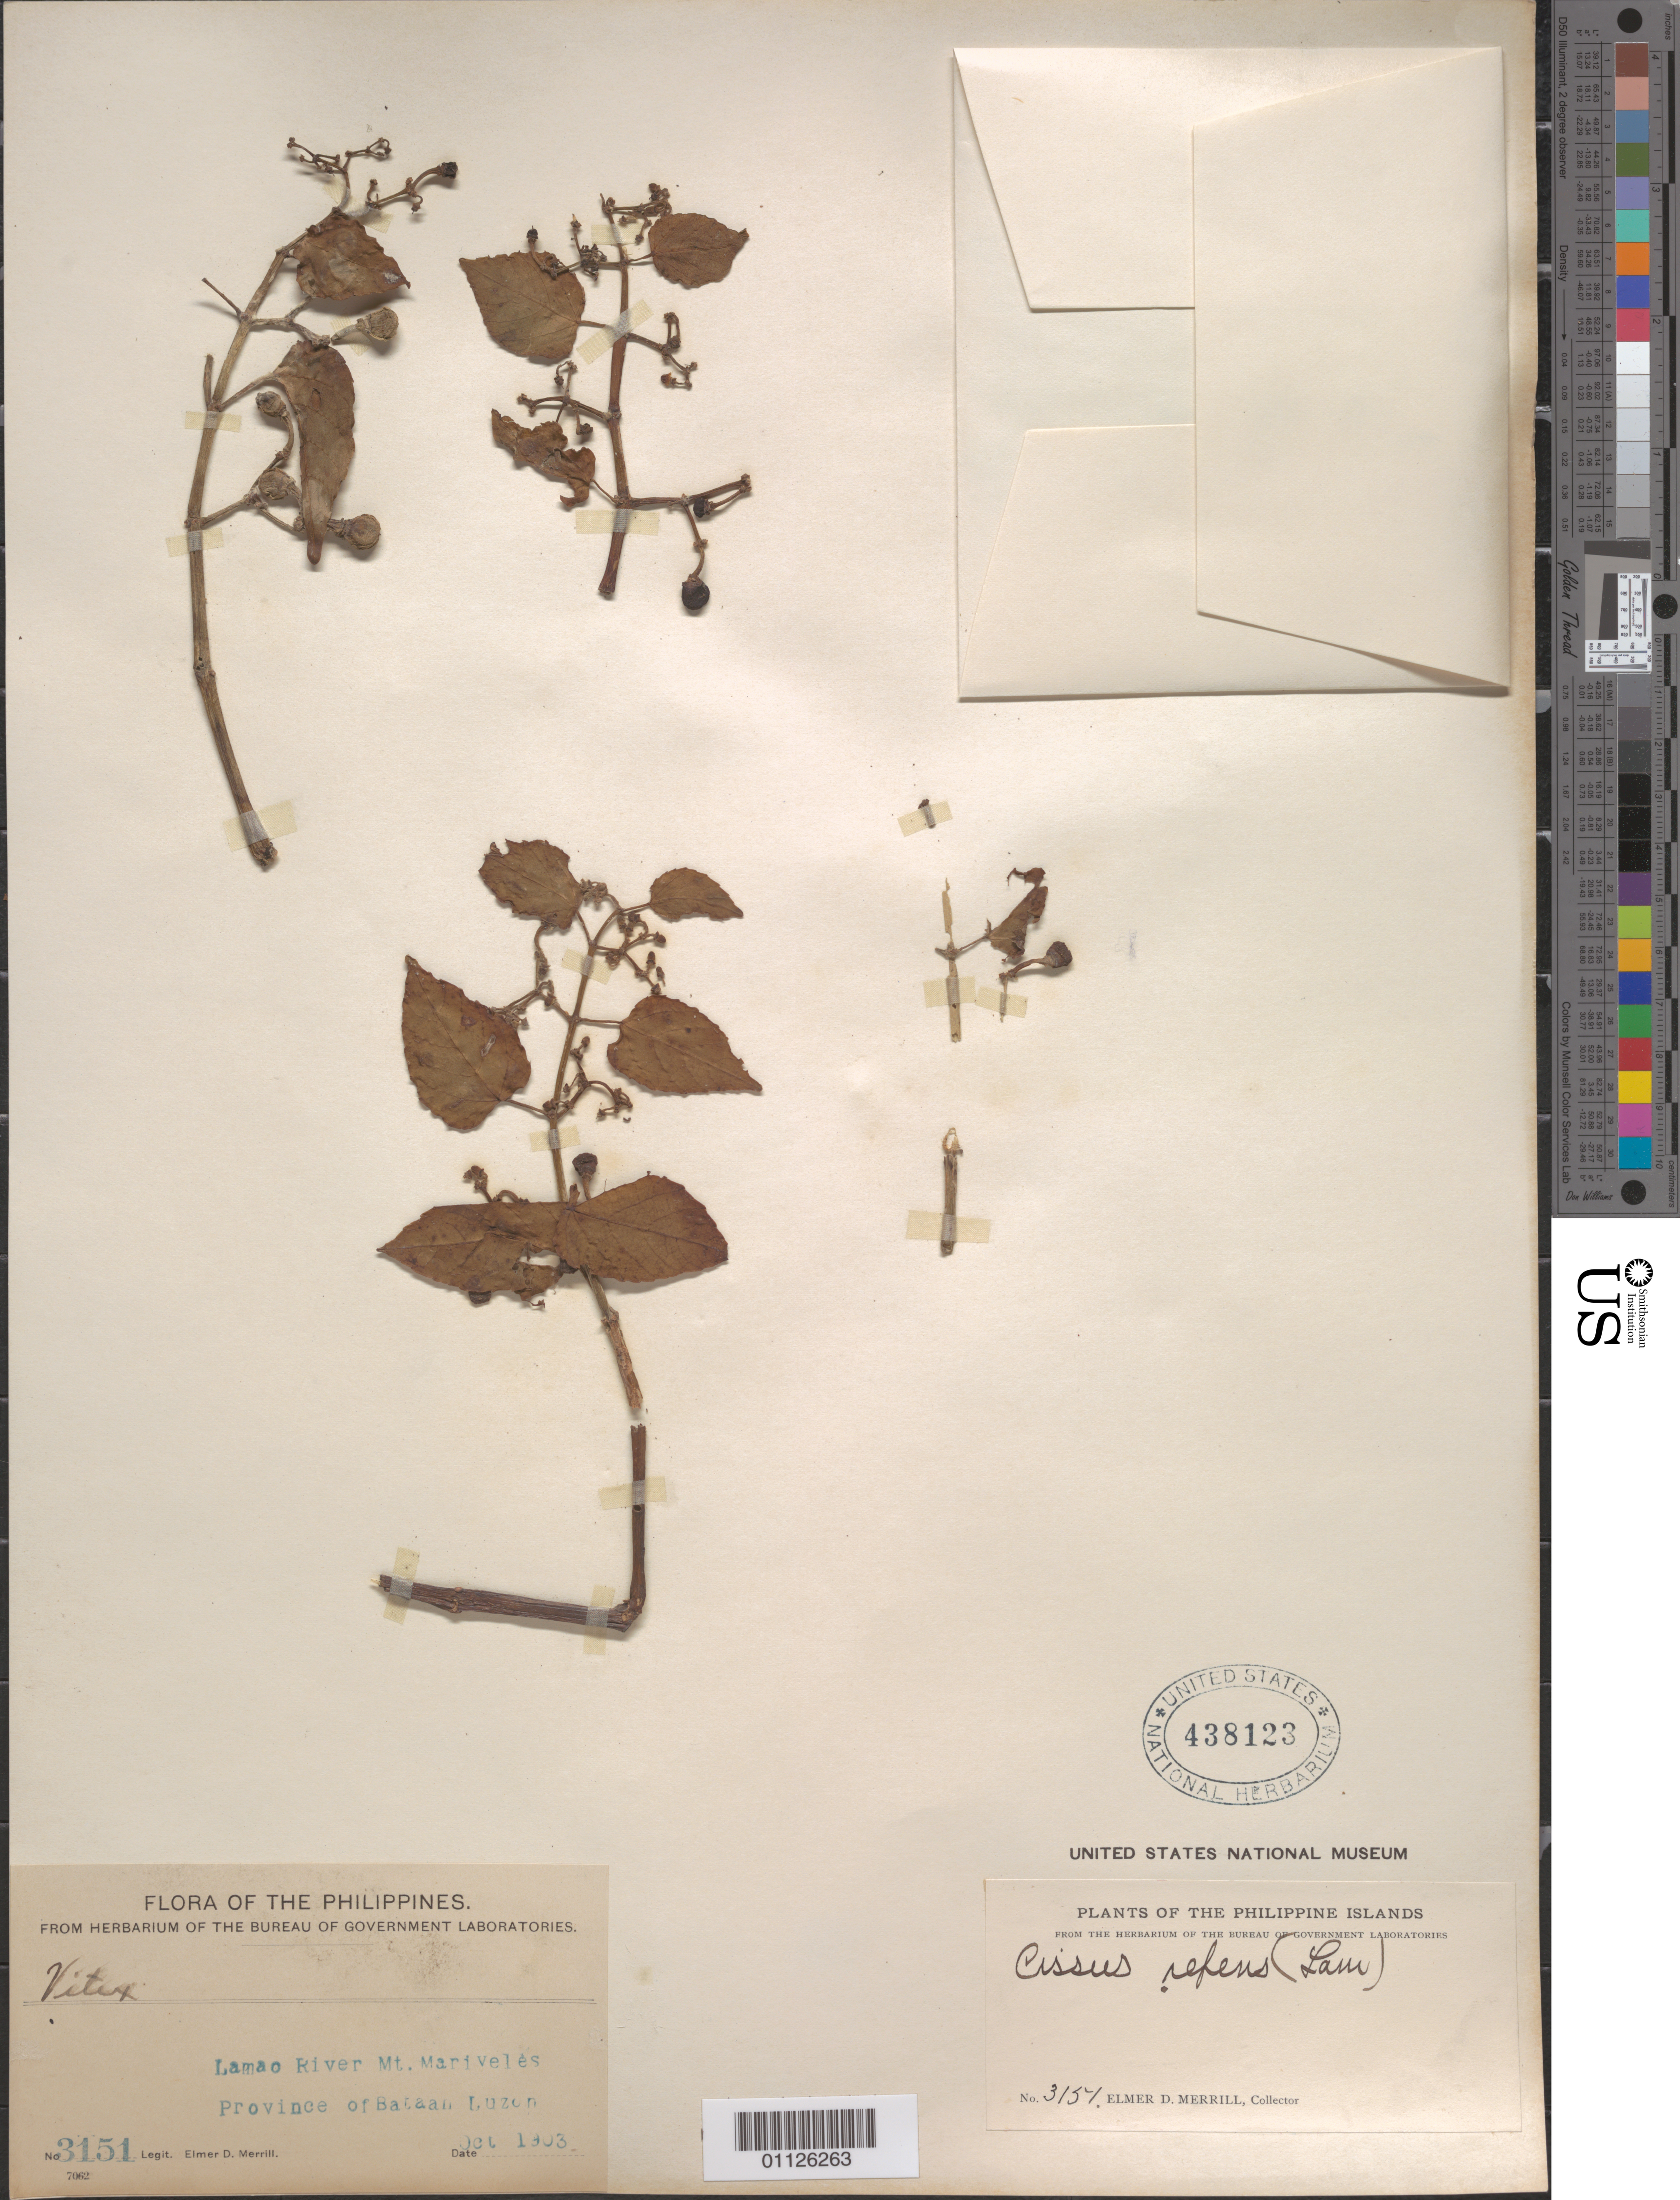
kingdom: Plantae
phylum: Tracheophyta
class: Magnoliopsida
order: Vitales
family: Vitaceae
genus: Cissus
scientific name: Cissus repens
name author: Lam.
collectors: E. D. Merrill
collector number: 3151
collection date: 1903-10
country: Philippines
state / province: Central Luzon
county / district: Bataan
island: Luzon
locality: Lamao River. Mt Mariveles.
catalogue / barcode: US 438123